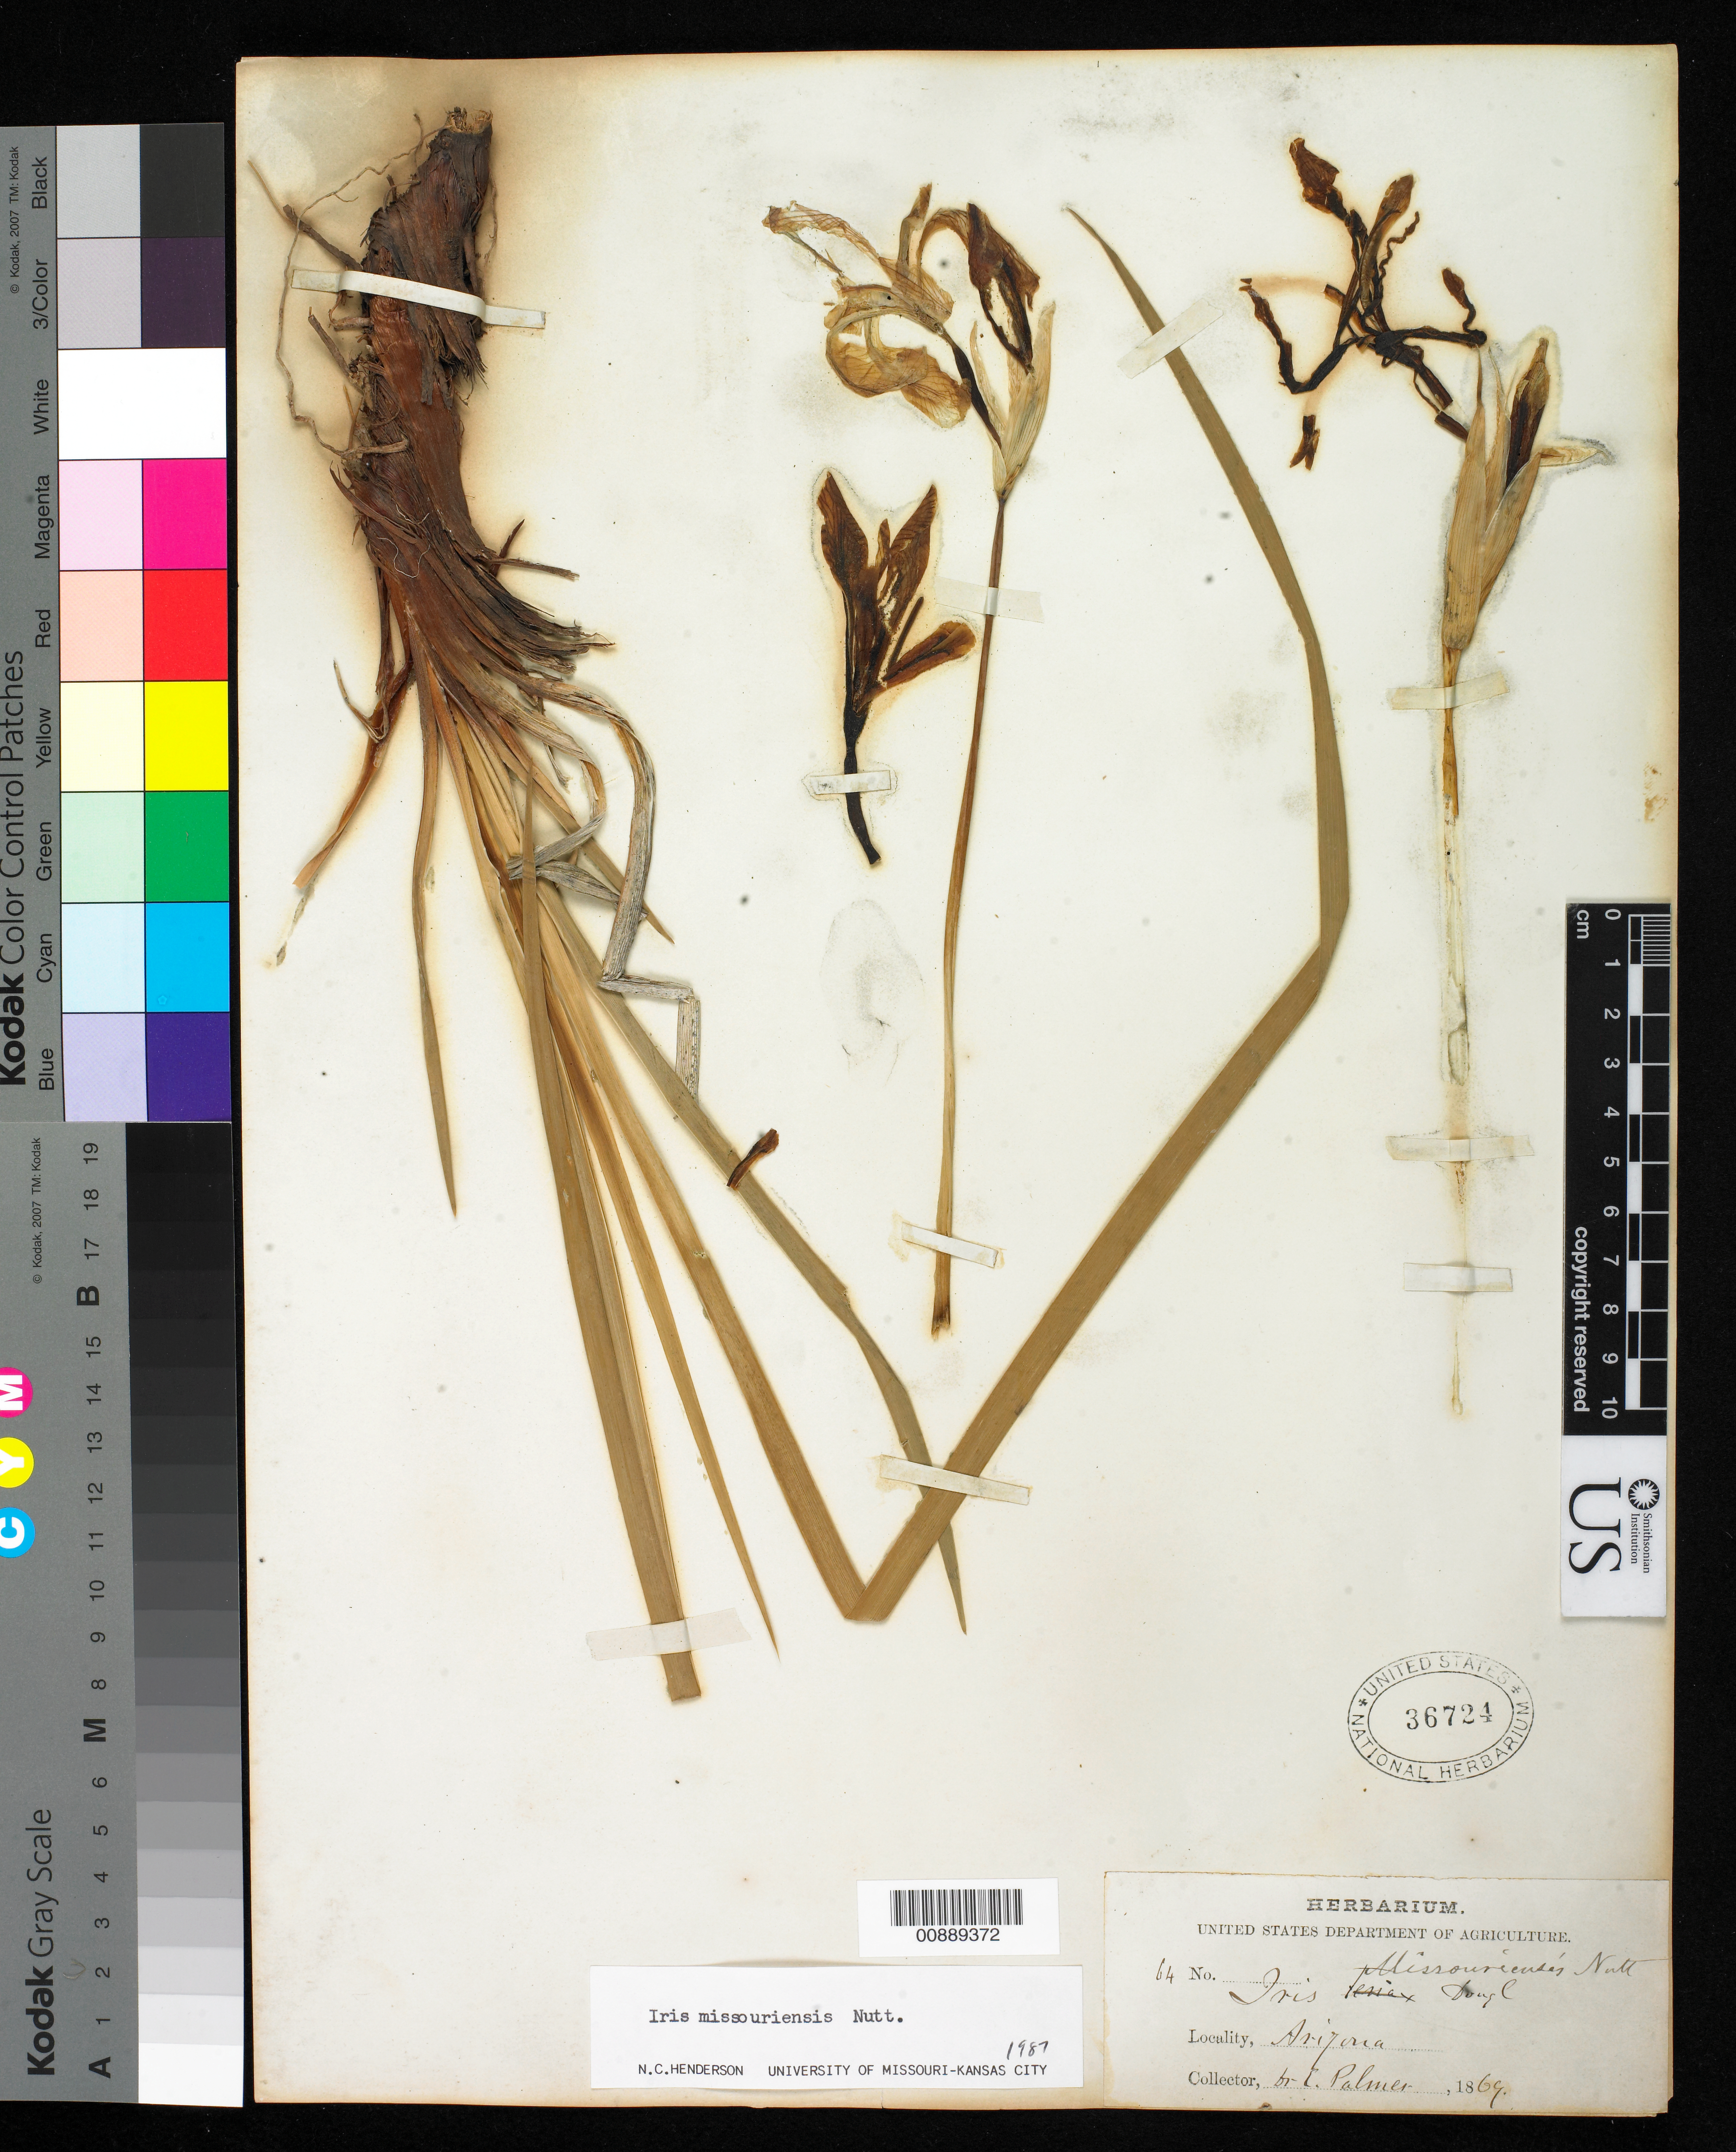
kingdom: Plantae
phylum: Tracheophyta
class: Liliopsida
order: Asparagales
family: Iridaceae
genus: Iris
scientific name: Iris missouriensis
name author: Nutt.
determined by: Henderson, N. C.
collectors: E. Palmer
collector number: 64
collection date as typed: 1869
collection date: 1869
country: United States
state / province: Arizona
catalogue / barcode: US 36724